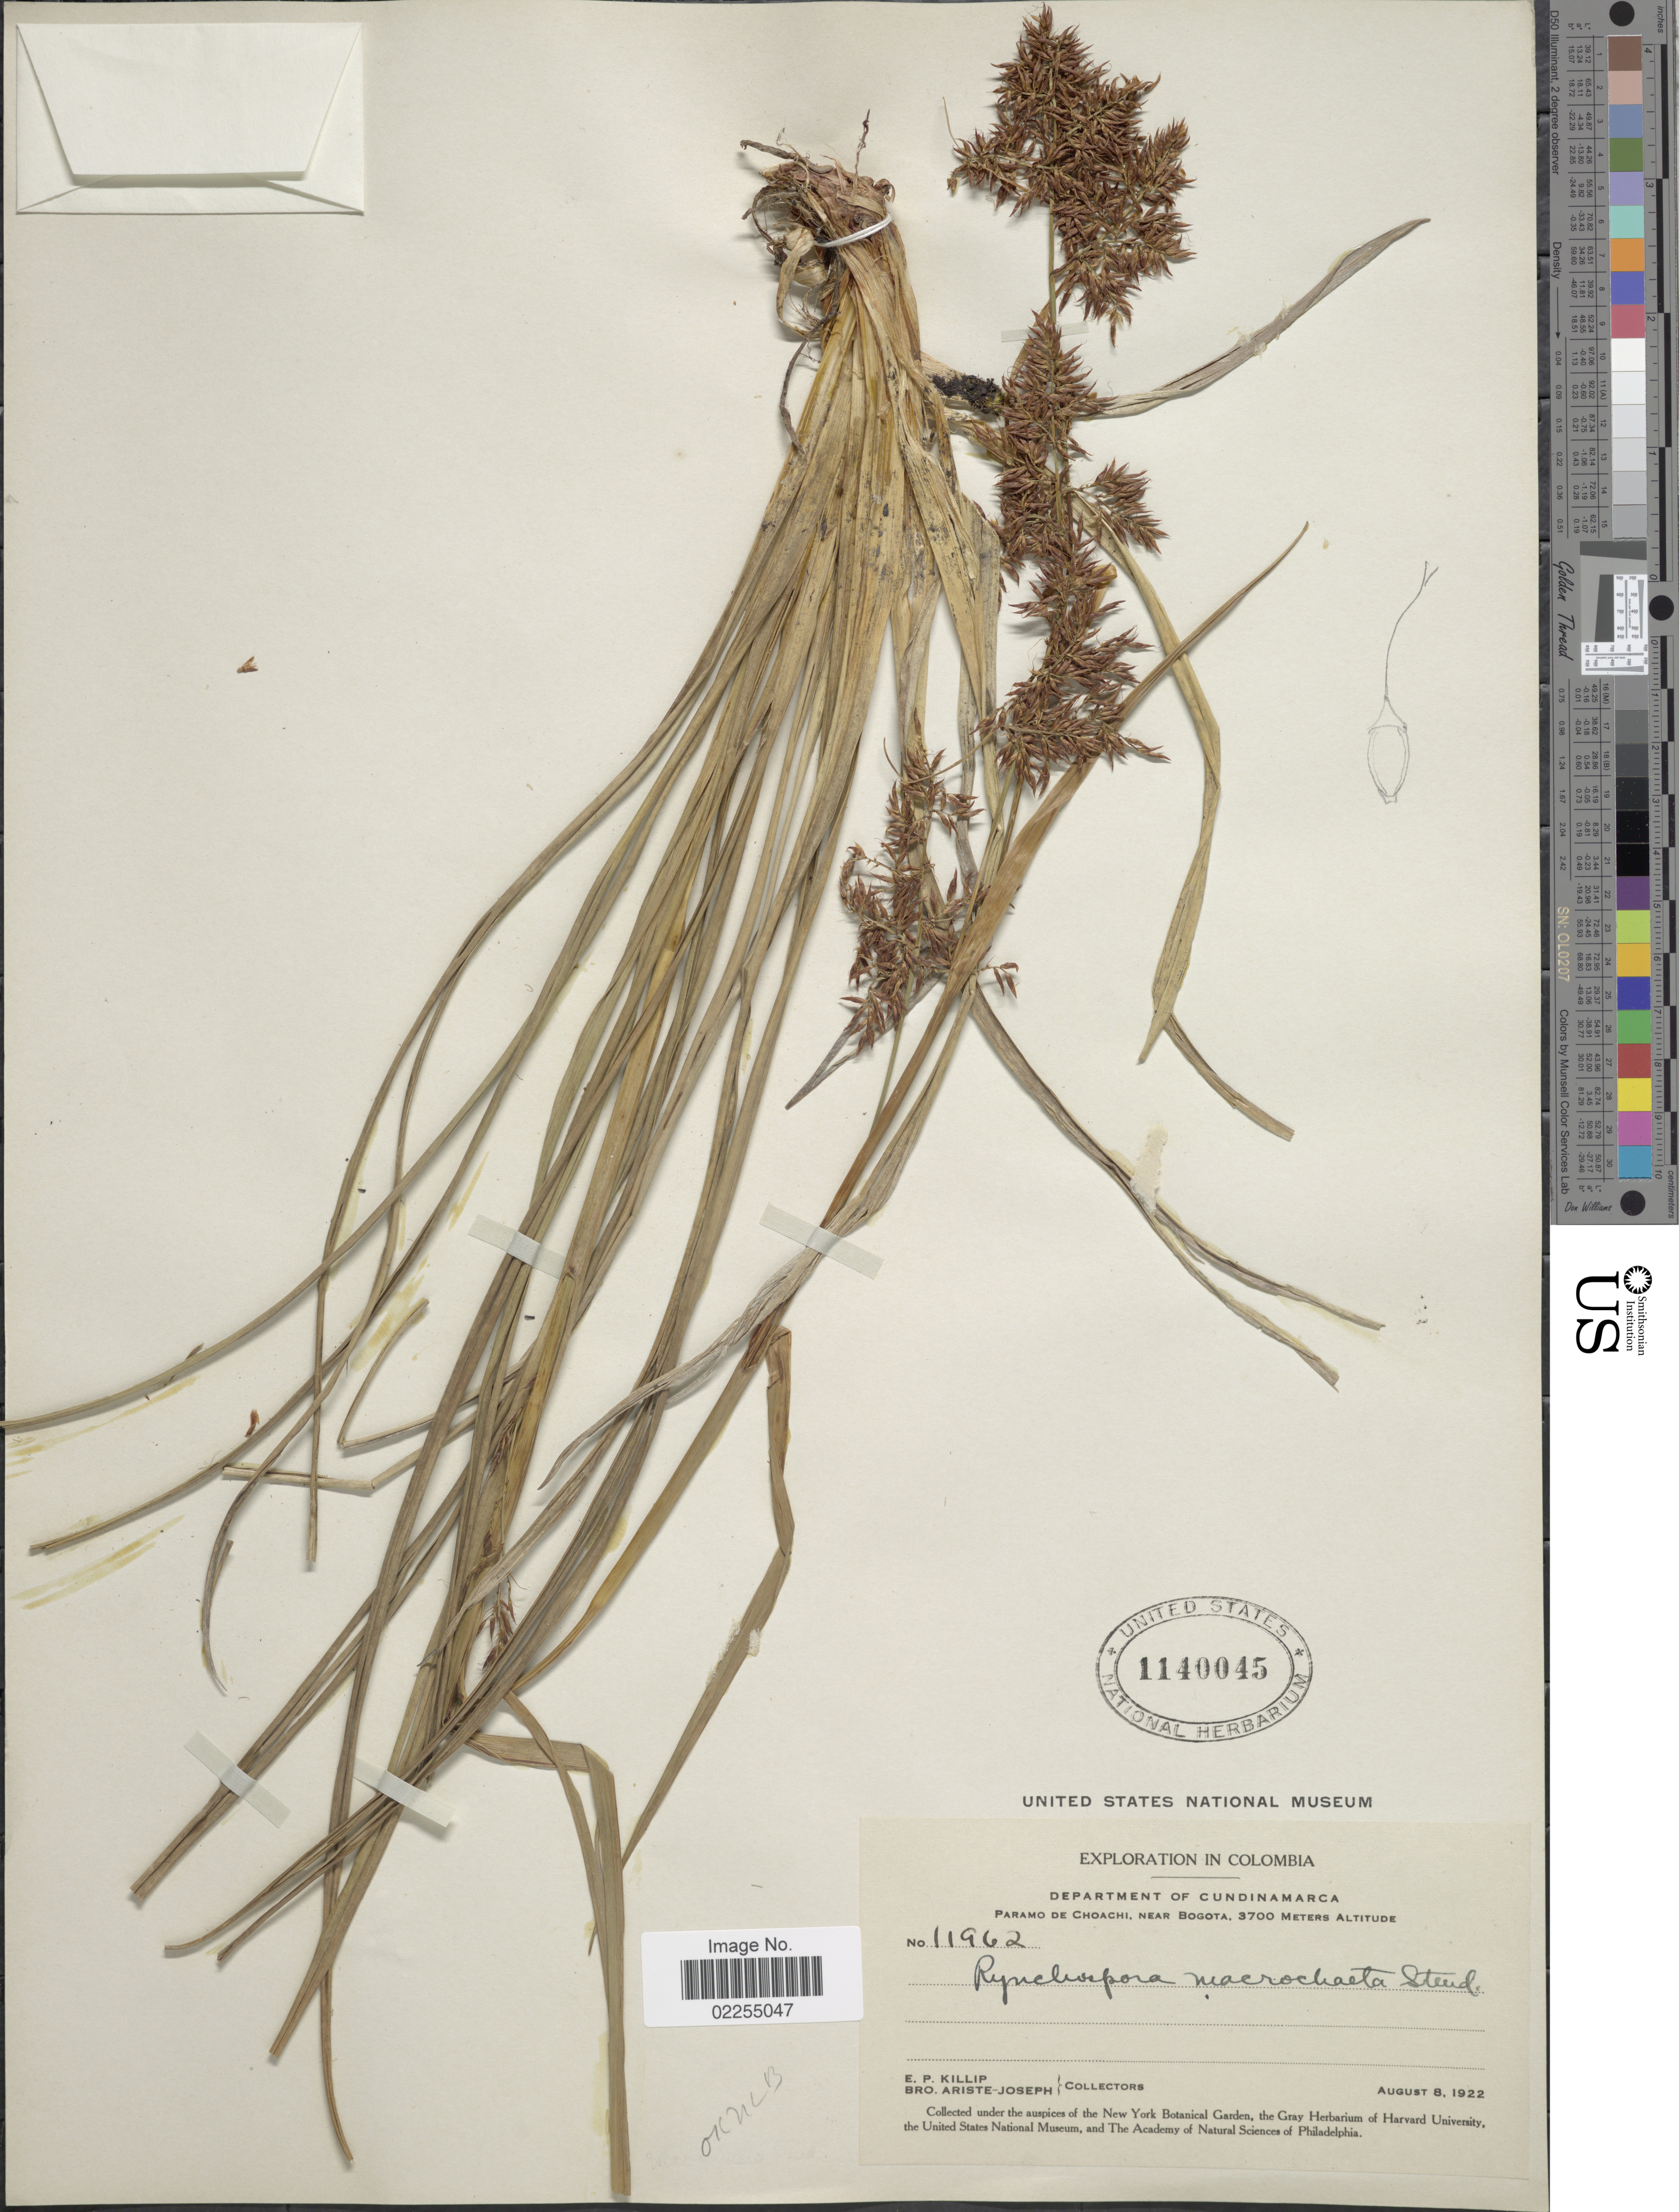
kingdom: Plantae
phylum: Tracheophyta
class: Liliopsida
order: Poales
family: Cyperaceae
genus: Rhynchospora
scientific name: Rhynchospora macrochaeta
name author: Steud. ex Boeckeler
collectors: E. P. Killip & Bro. Ariste-Joseph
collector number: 11962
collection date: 1922-08-08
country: Colombia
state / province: Cundinamarca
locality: Paramo de Choachi, near Bogota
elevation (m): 3700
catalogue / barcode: US 1140045